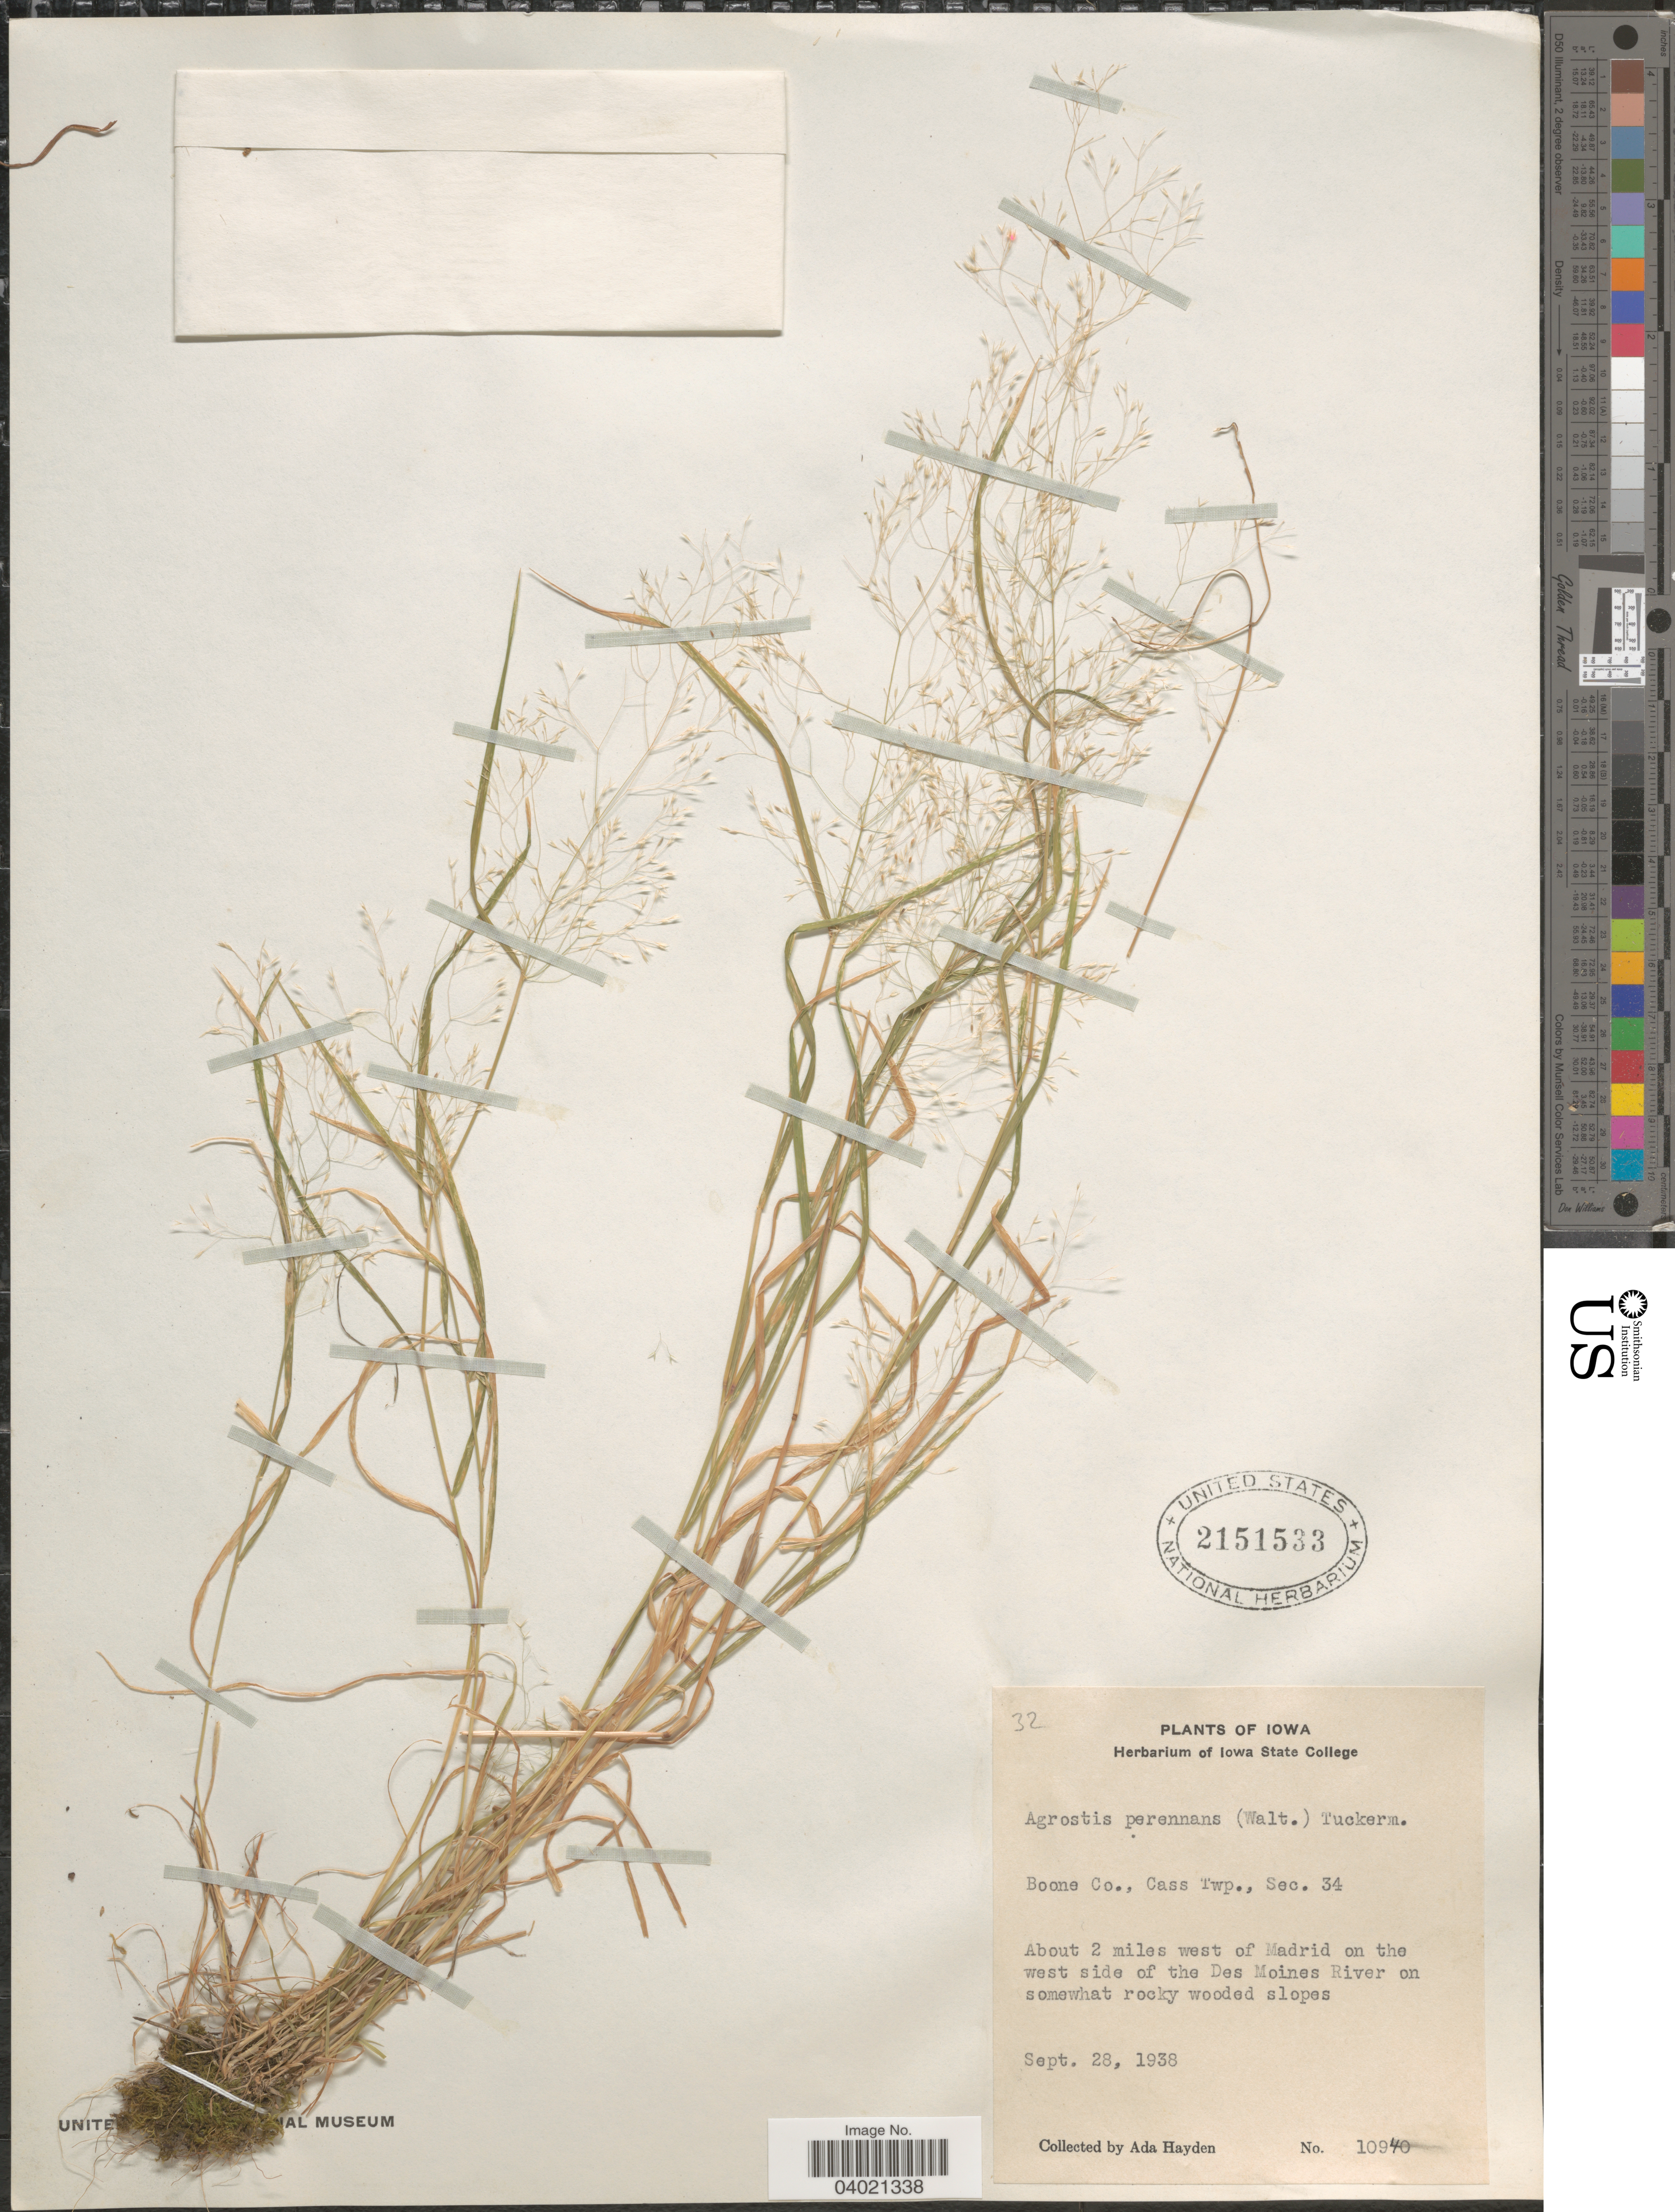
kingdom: Plantae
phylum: Tracheophyta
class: Liliopsida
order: Poales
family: Poaceae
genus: Agrostis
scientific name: Agrostis perennans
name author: (Walter) Tuck.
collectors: Ada Hayden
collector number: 10940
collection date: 1938-09-28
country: United States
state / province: Iowa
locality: Boone Co., Cass Twp., Sec. 34. About 2 miles west of Madrid on the west side of the Des Moines River.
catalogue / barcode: US 2151533